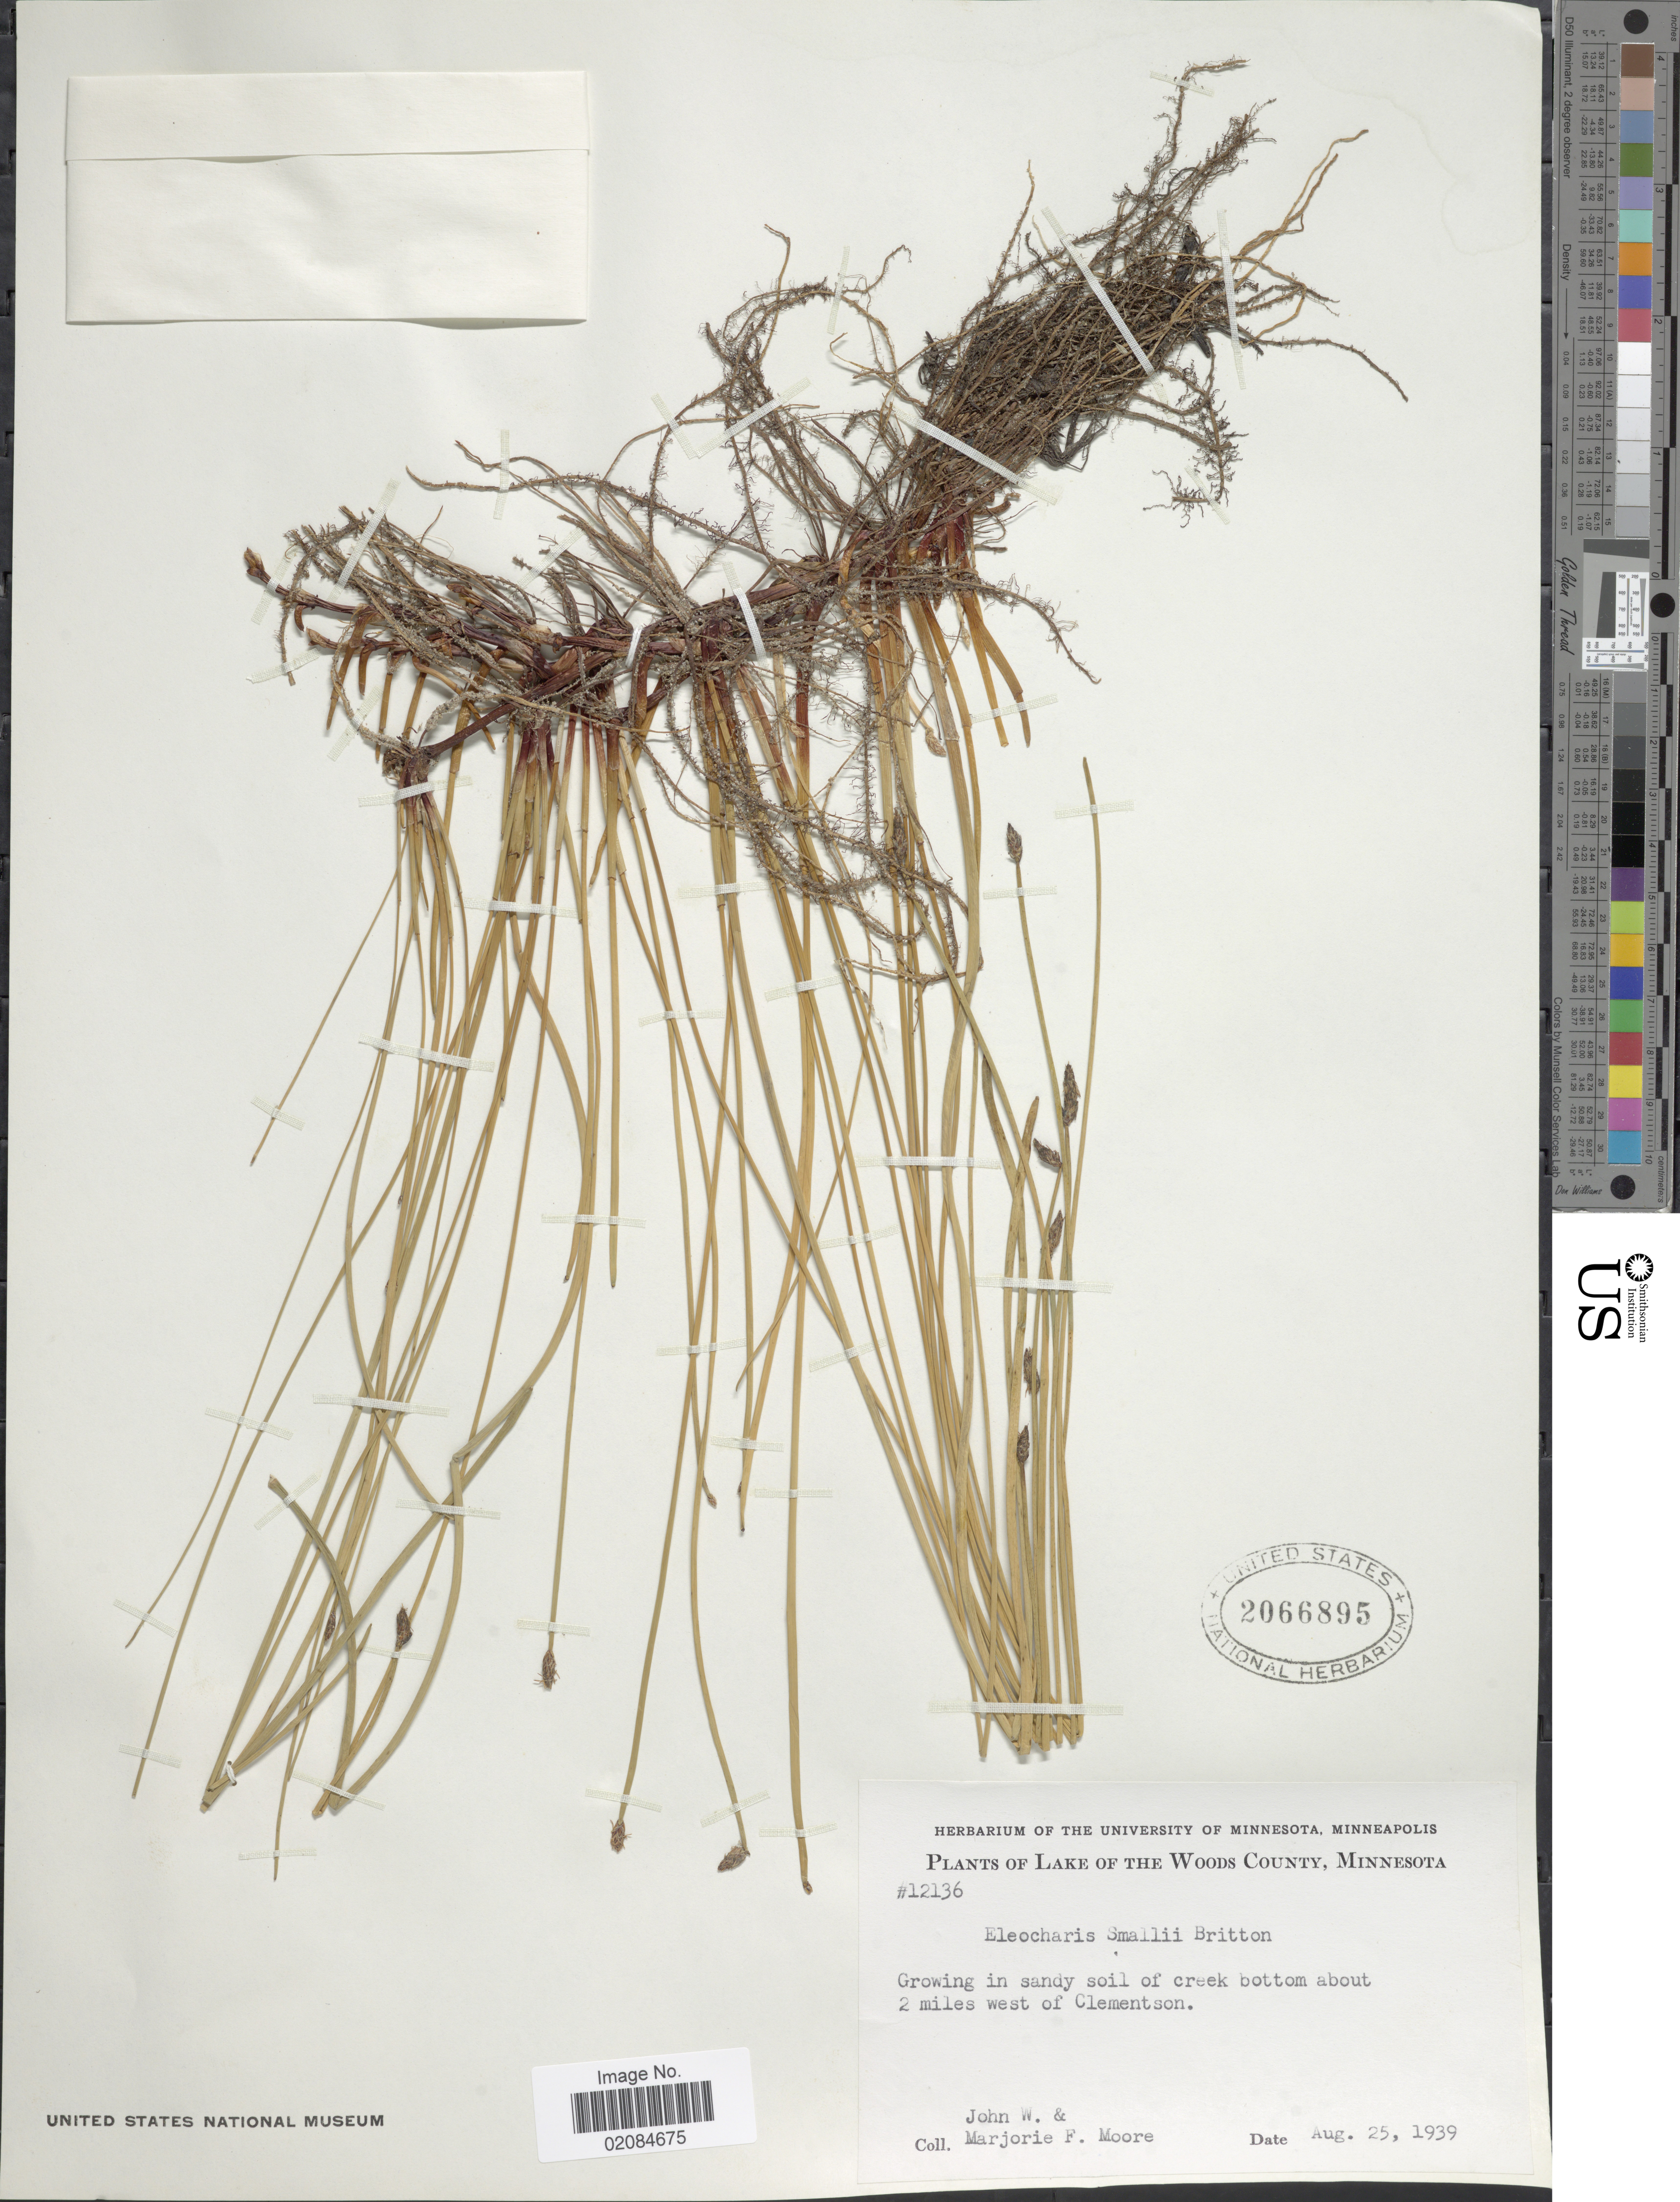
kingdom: Plantae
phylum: Tracheophyta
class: Liliopsida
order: Poales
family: Cyperaceae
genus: Eleocharis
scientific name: Eleocharis palustris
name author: (L.) Roem. & Schult.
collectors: J. Moore & M. F. Moore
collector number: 12136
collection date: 1939-08-25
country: United States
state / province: Minnesota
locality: Lake of the Woods County. 2 miles west of Clementson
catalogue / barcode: US 2066895